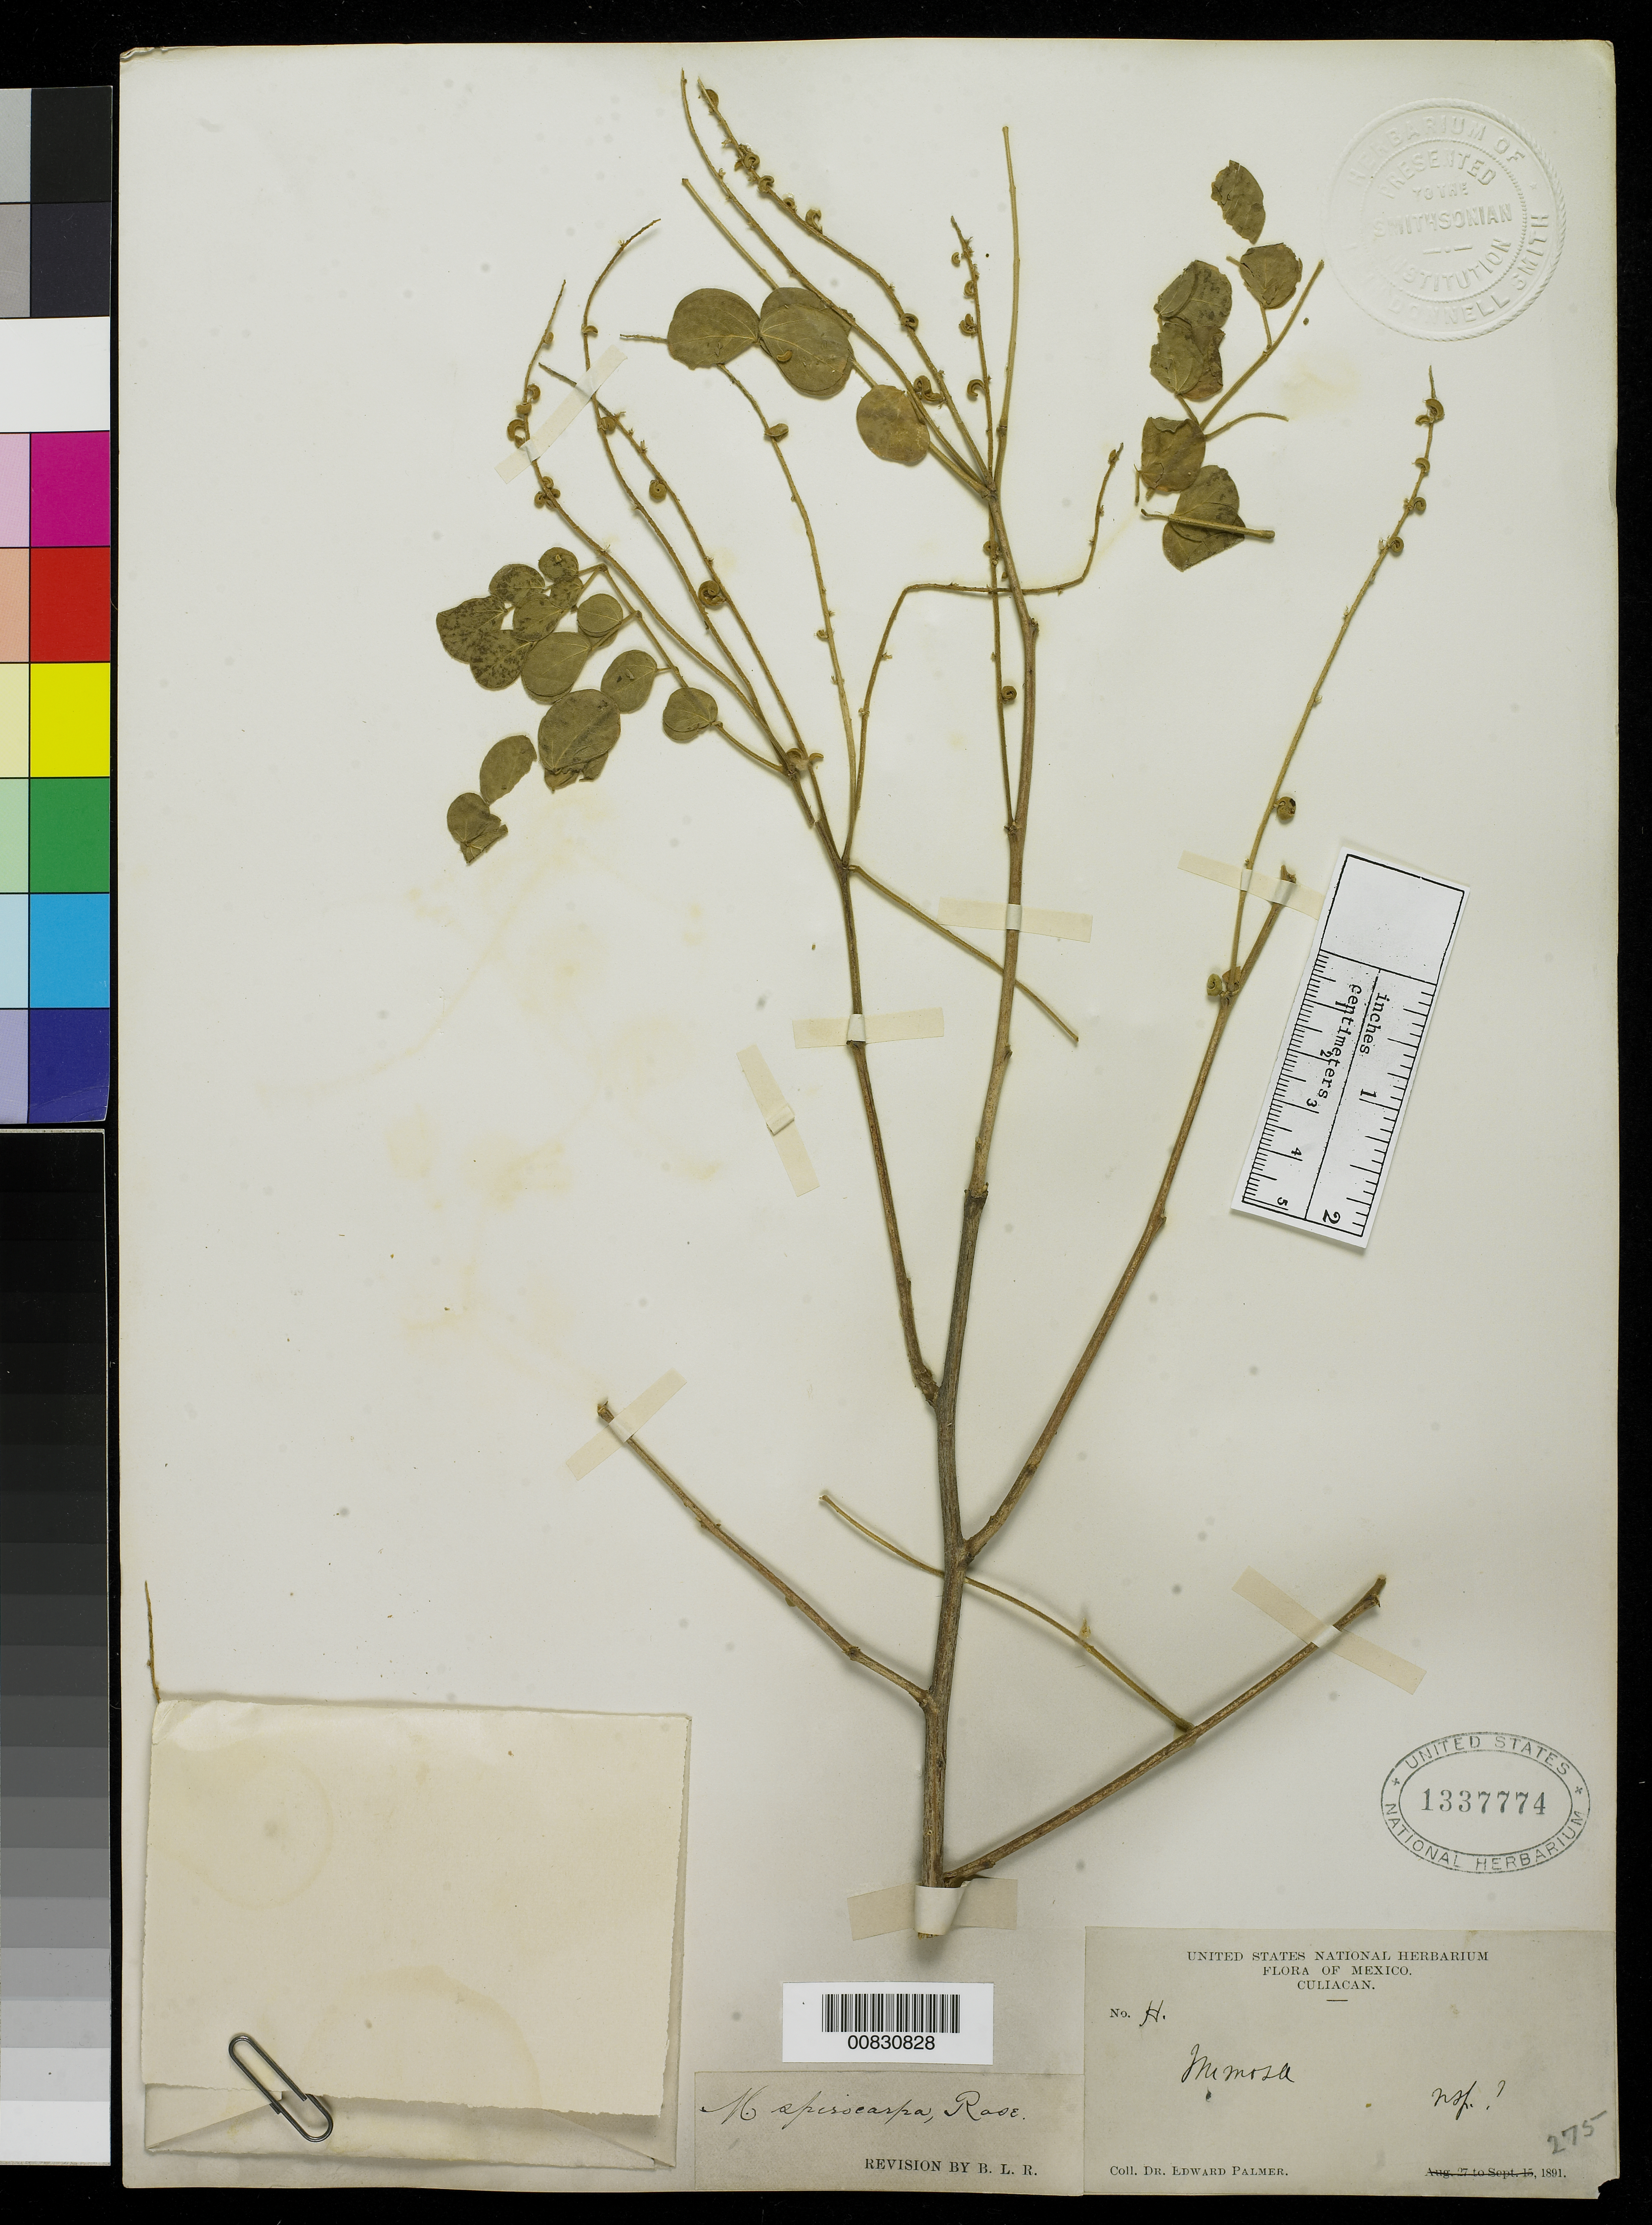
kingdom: Plantae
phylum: Tracheophyta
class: Magnoliopsida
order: Fabales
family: Fabaceae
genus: Mimosa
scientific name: Mimosa spirocarpa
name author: Rose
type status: Syntype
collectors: E. Palmer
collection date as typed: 1891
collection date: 1891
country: Mexico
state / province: Sinaloa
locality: H. Culiacan, Sinaloa.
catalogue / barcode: US 1337774